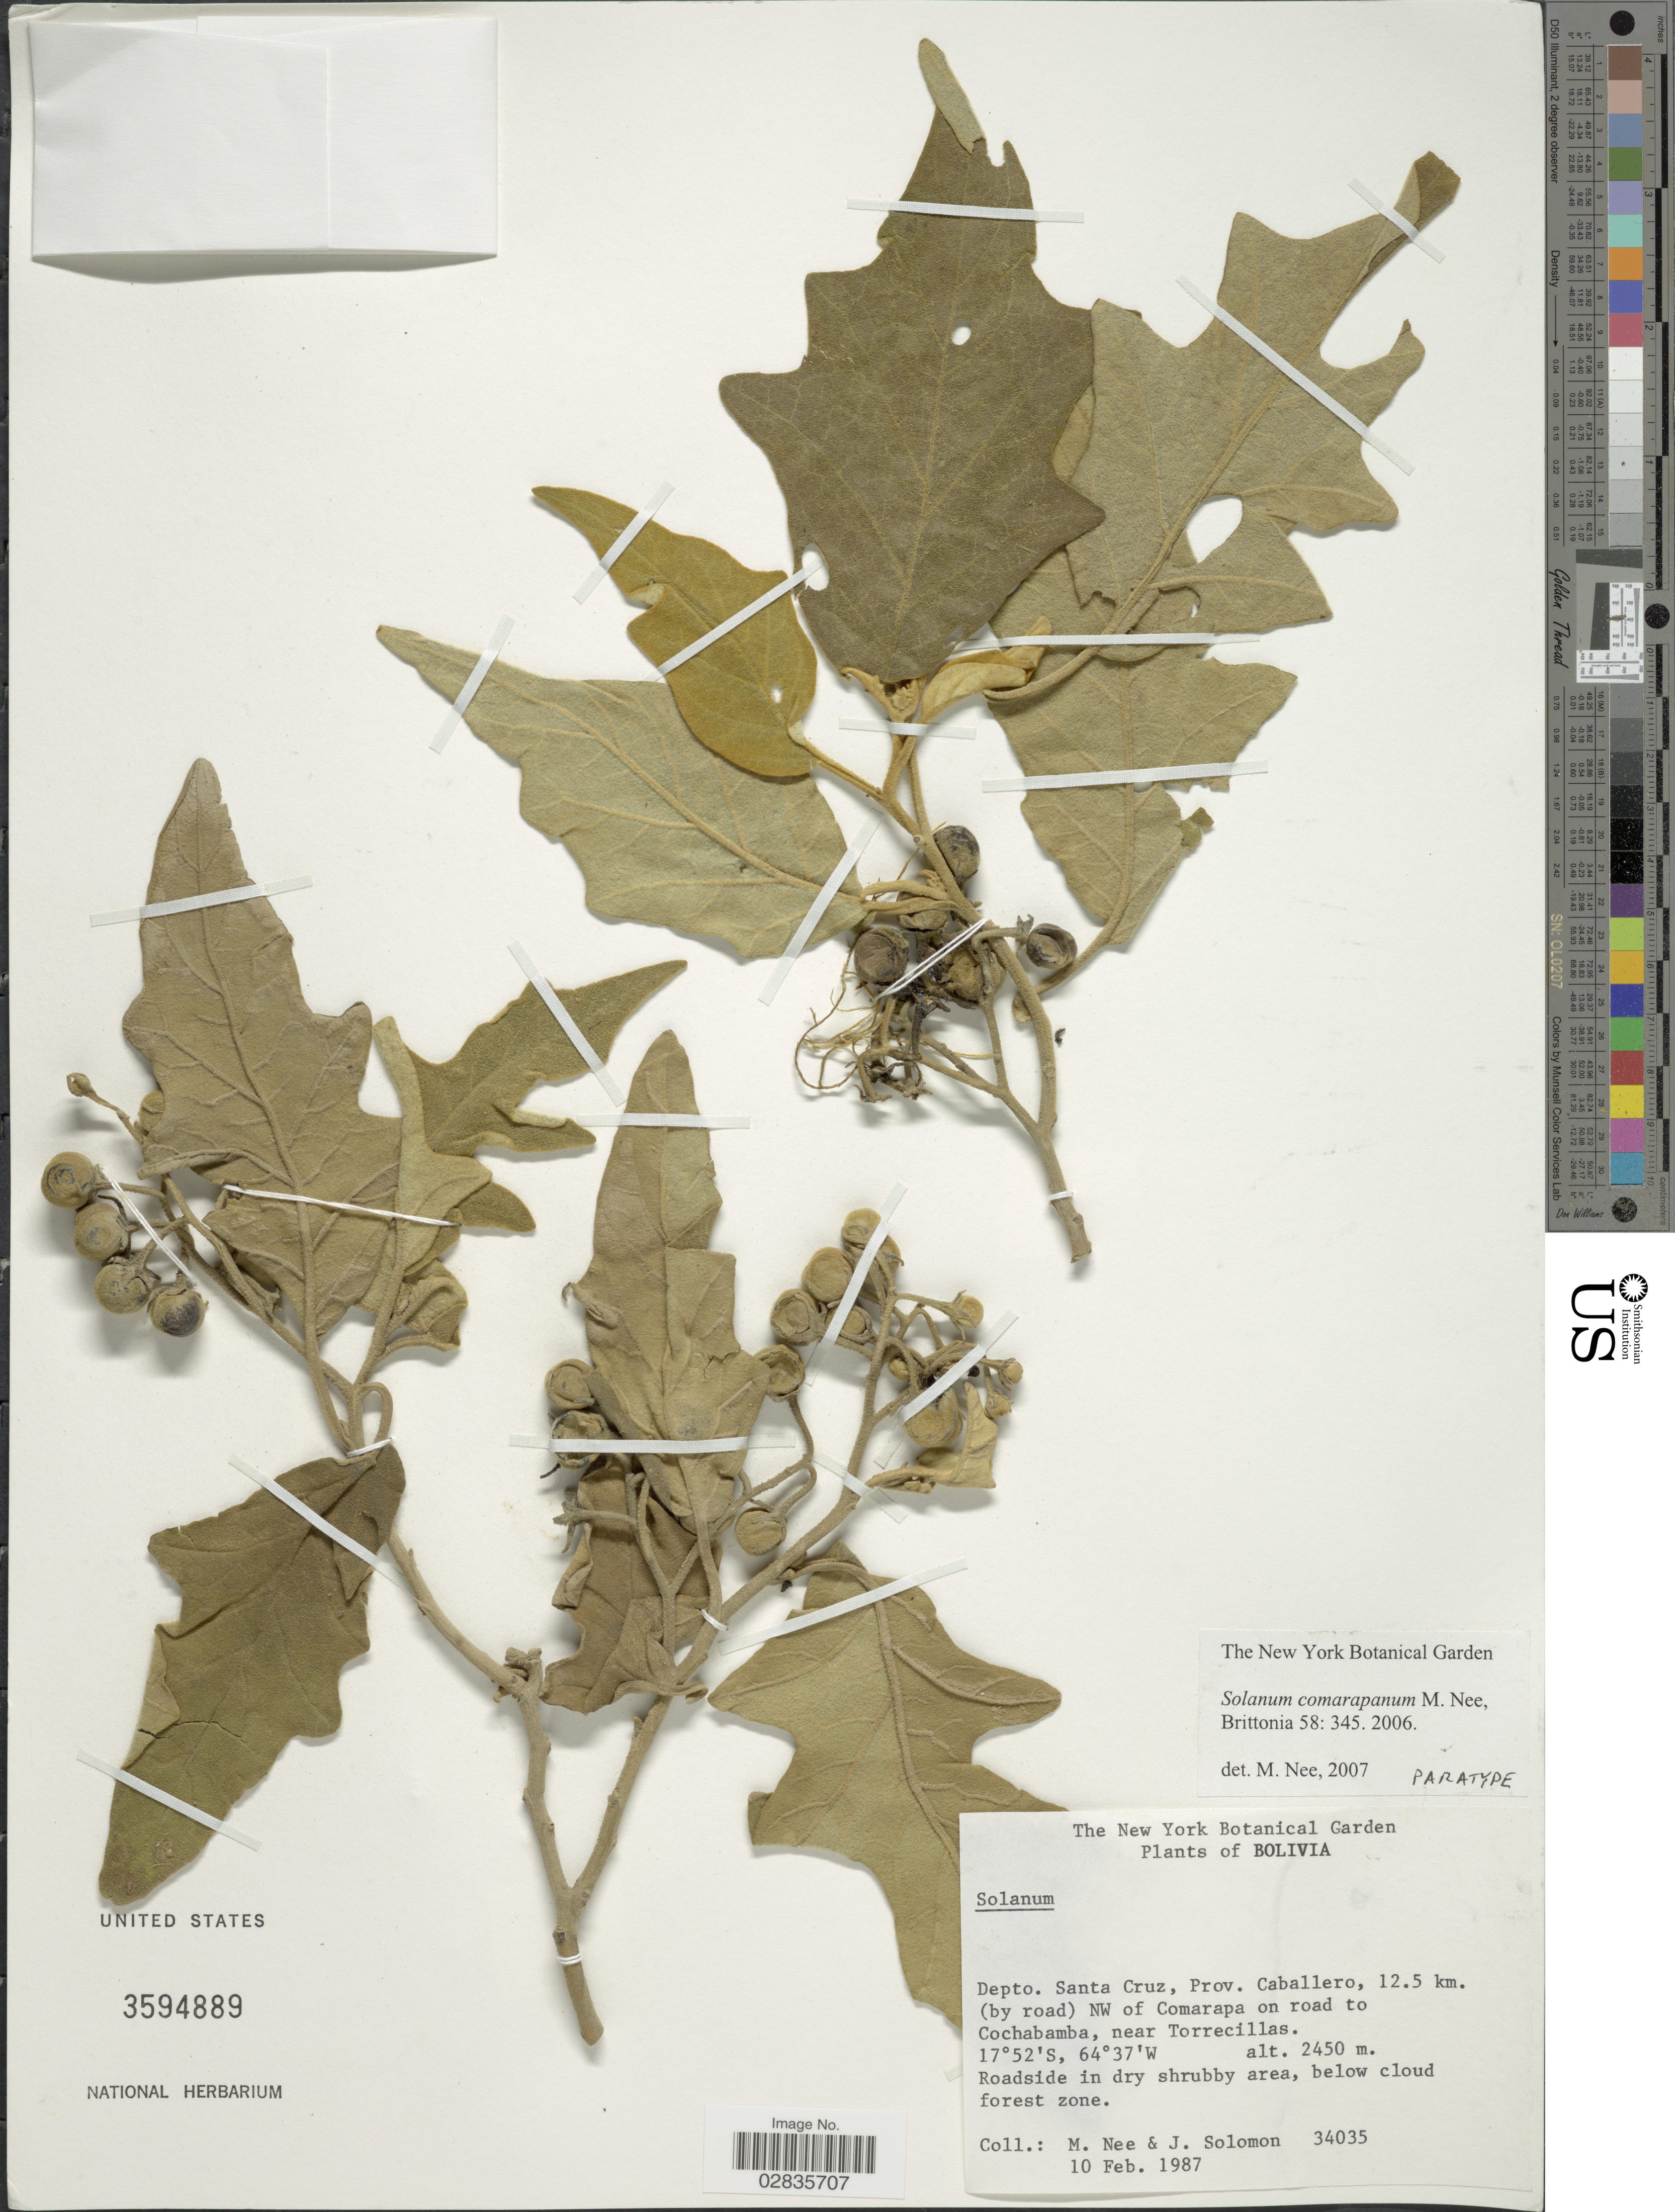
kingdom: Plantae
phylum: Tracheophyta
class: Magnoliopsida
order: Solanales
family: Solanaceae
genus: Solanum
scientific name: Solanum comarapanum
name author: M. Nee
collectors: M. Nee & J. Solomon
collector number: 34035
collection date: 1987-02-10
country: Bolivia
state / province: Santa Cruz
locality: Depto. Santa Cruz, Prov. Caballero, 12.5 km. (by road) NW of Comarapa on road to Cochabamba, near Torrecillas.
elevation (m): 2450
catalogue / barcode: US 3594889